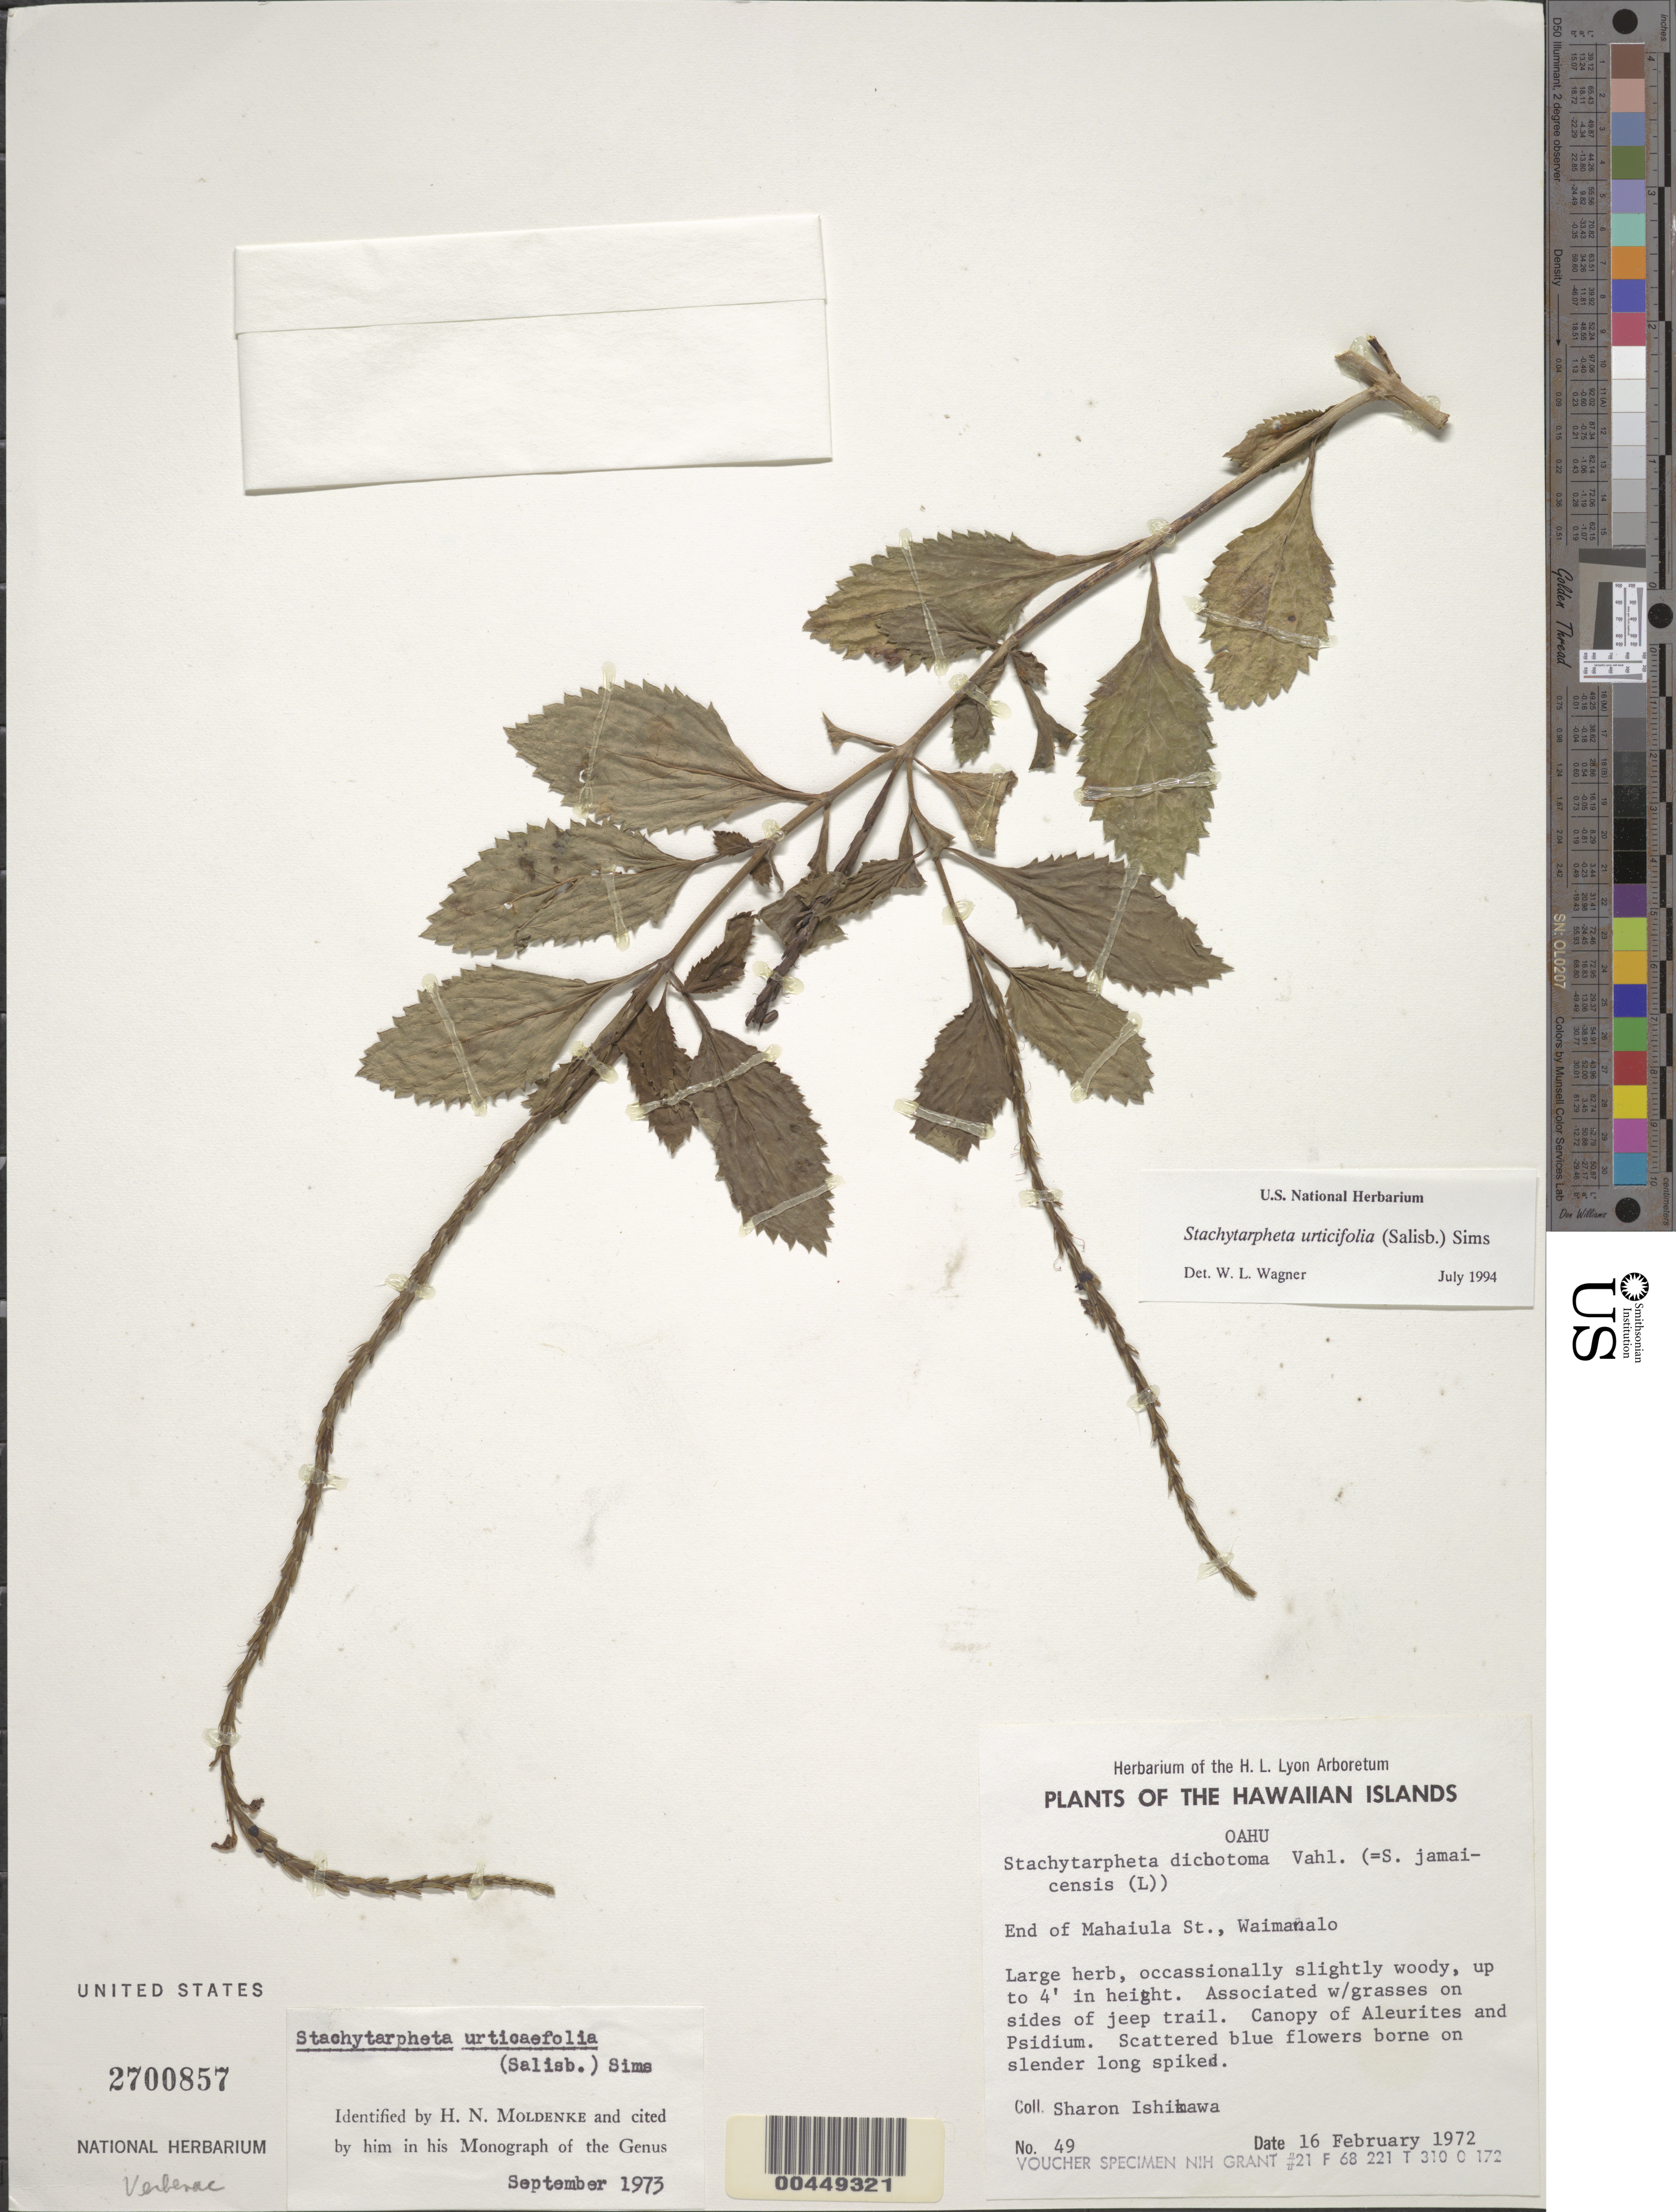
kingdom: Plantae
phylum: Tracheophyta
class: Magnoliopsida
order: Lamiales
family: Verbenaceae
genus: Stachytarpheta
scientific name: Stachytarpheta urticifolia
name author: Sims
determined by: Wagner, W. L., (BOT), Smithsonian Institution - National Museum of Natural History (UNITED STATES)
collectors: S. S. Ishikawa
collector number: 49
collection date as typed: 16 Feb 1972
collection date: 1972-02-16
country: United States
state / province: Hawaii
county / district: Honolulu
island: Oahu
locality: End of Mahaiula St, Waimanalo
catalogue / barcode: US 2700857